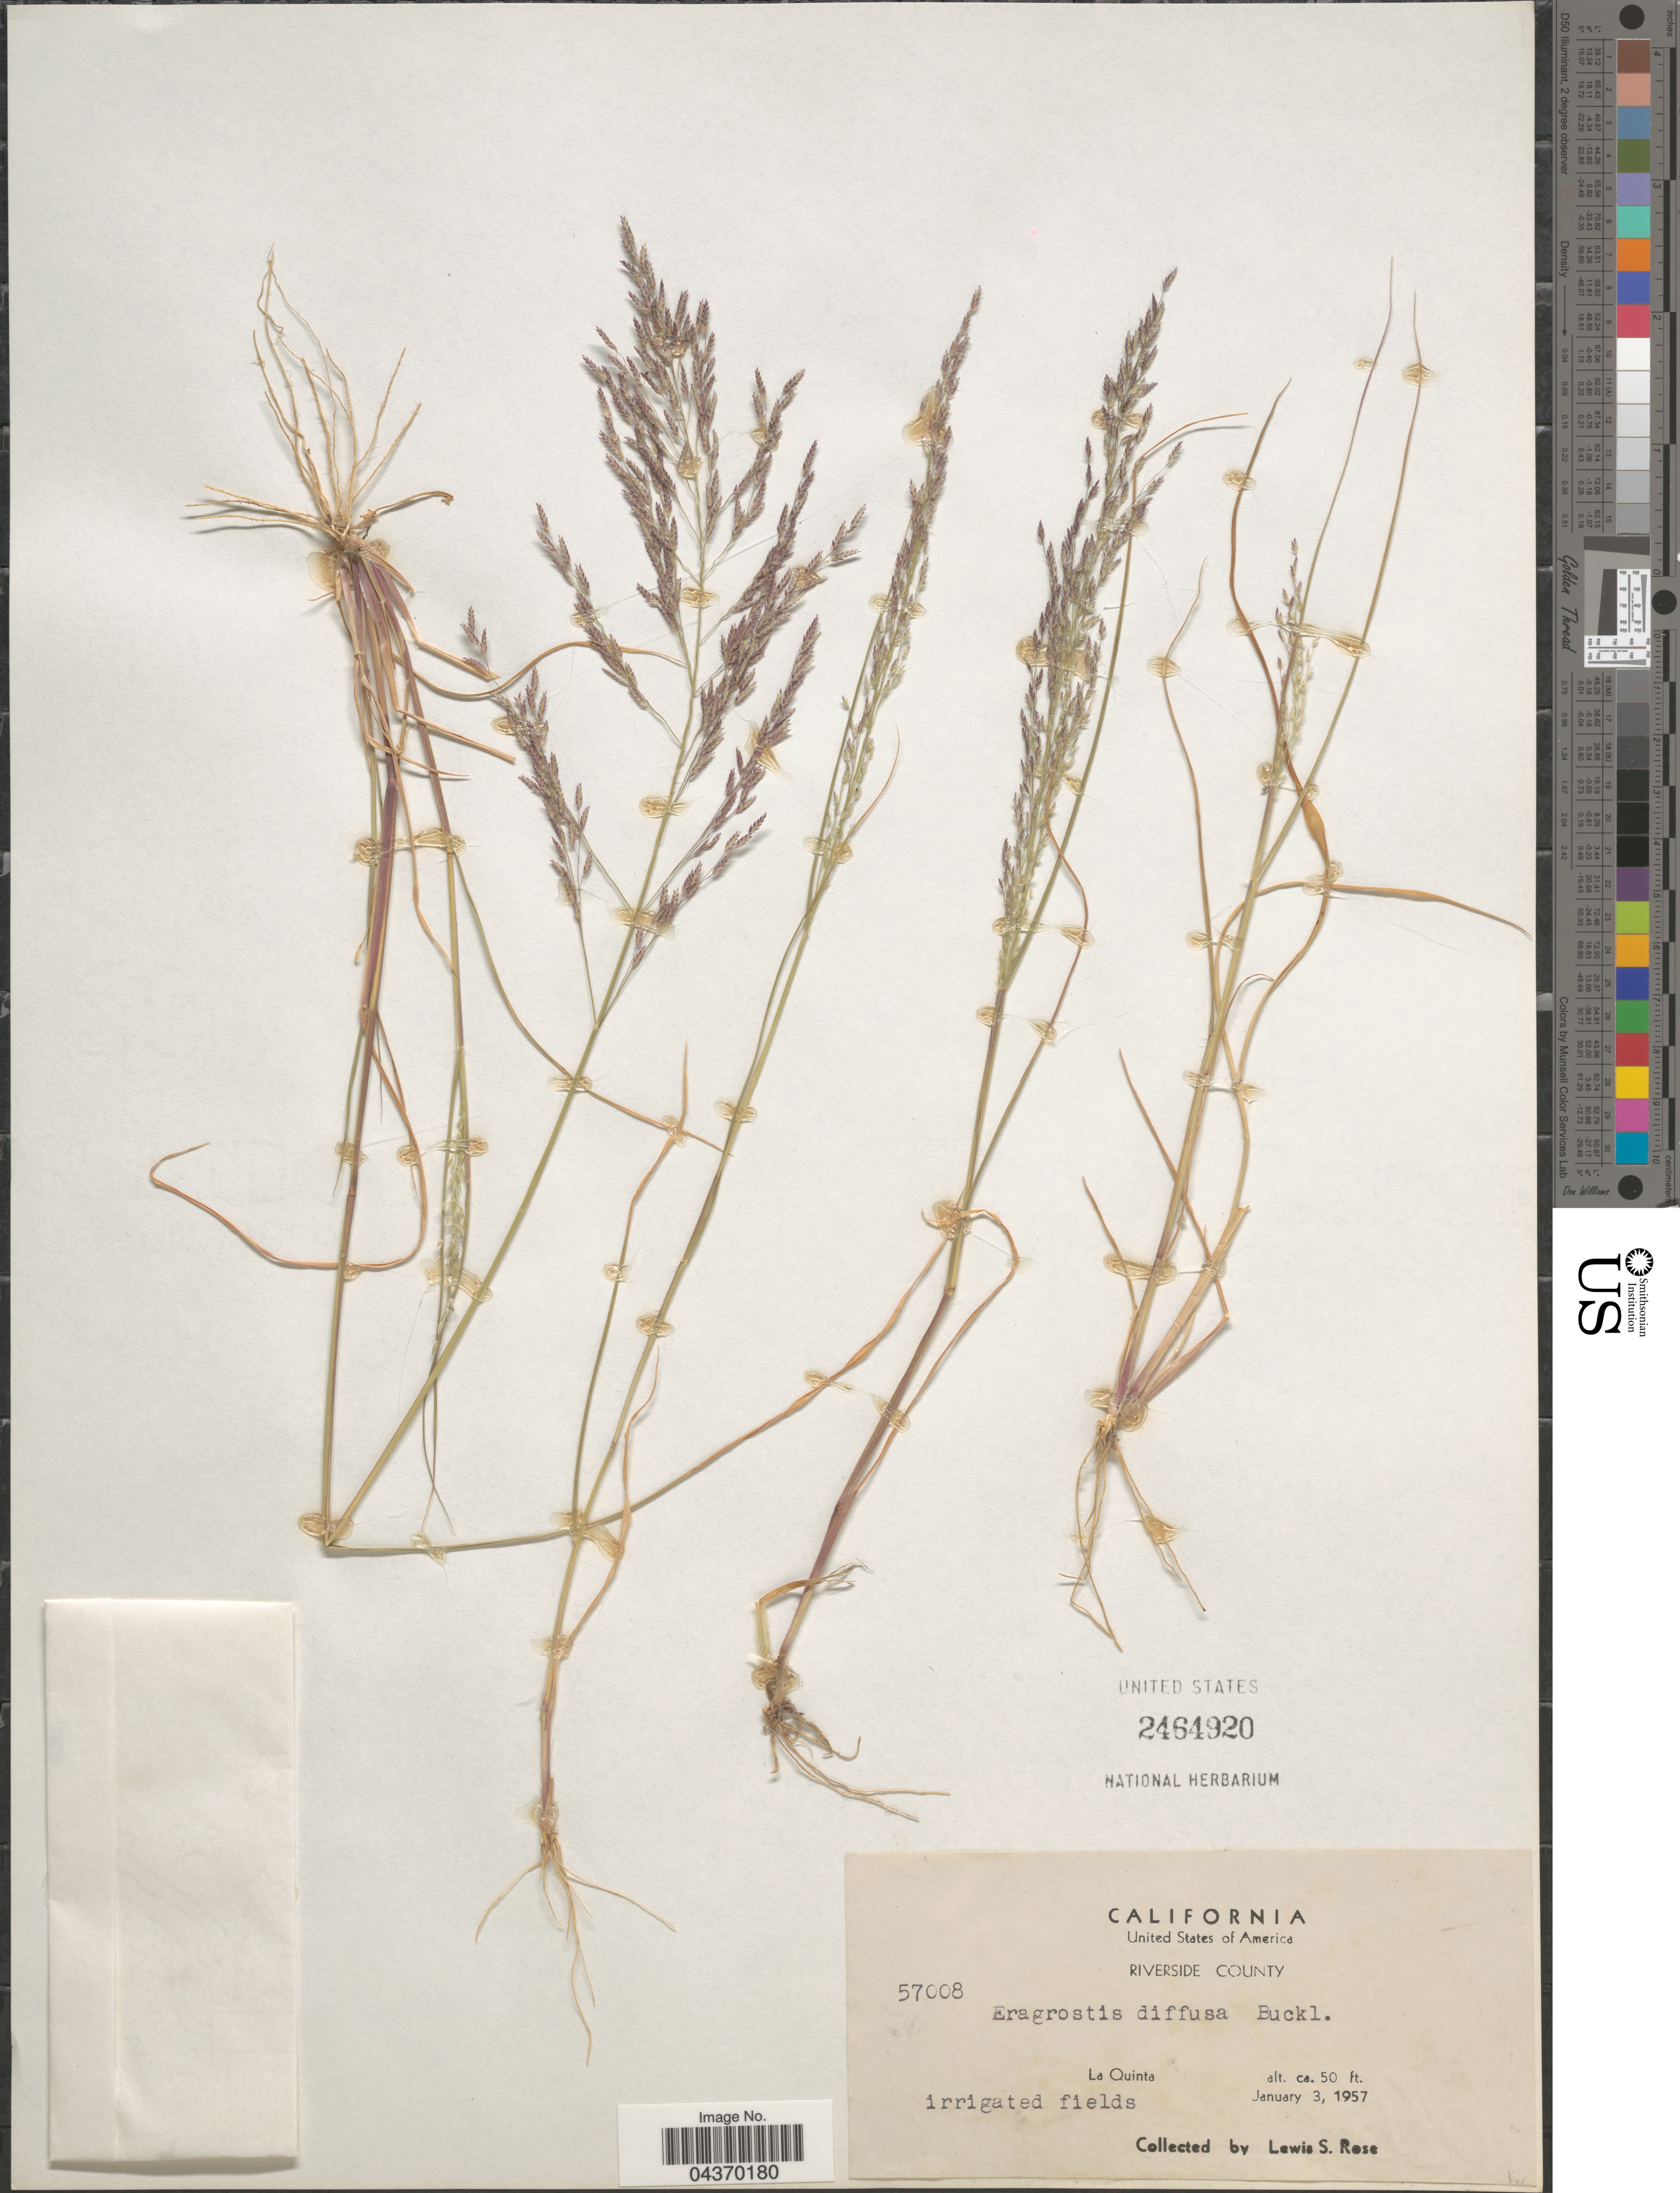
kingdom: Plantae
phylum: Tracheophyta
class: Liliopsida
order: Poales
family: Poaceae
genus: Eragrostis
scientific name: Eragrostis pectinacea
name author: (Michx.) Nees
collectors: L. S. Rose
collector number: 57008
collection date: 1957-01-03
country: United States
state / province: California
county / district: Riverside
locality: Riverside County. La Quinta.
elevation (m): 15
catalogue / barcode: US 2464920